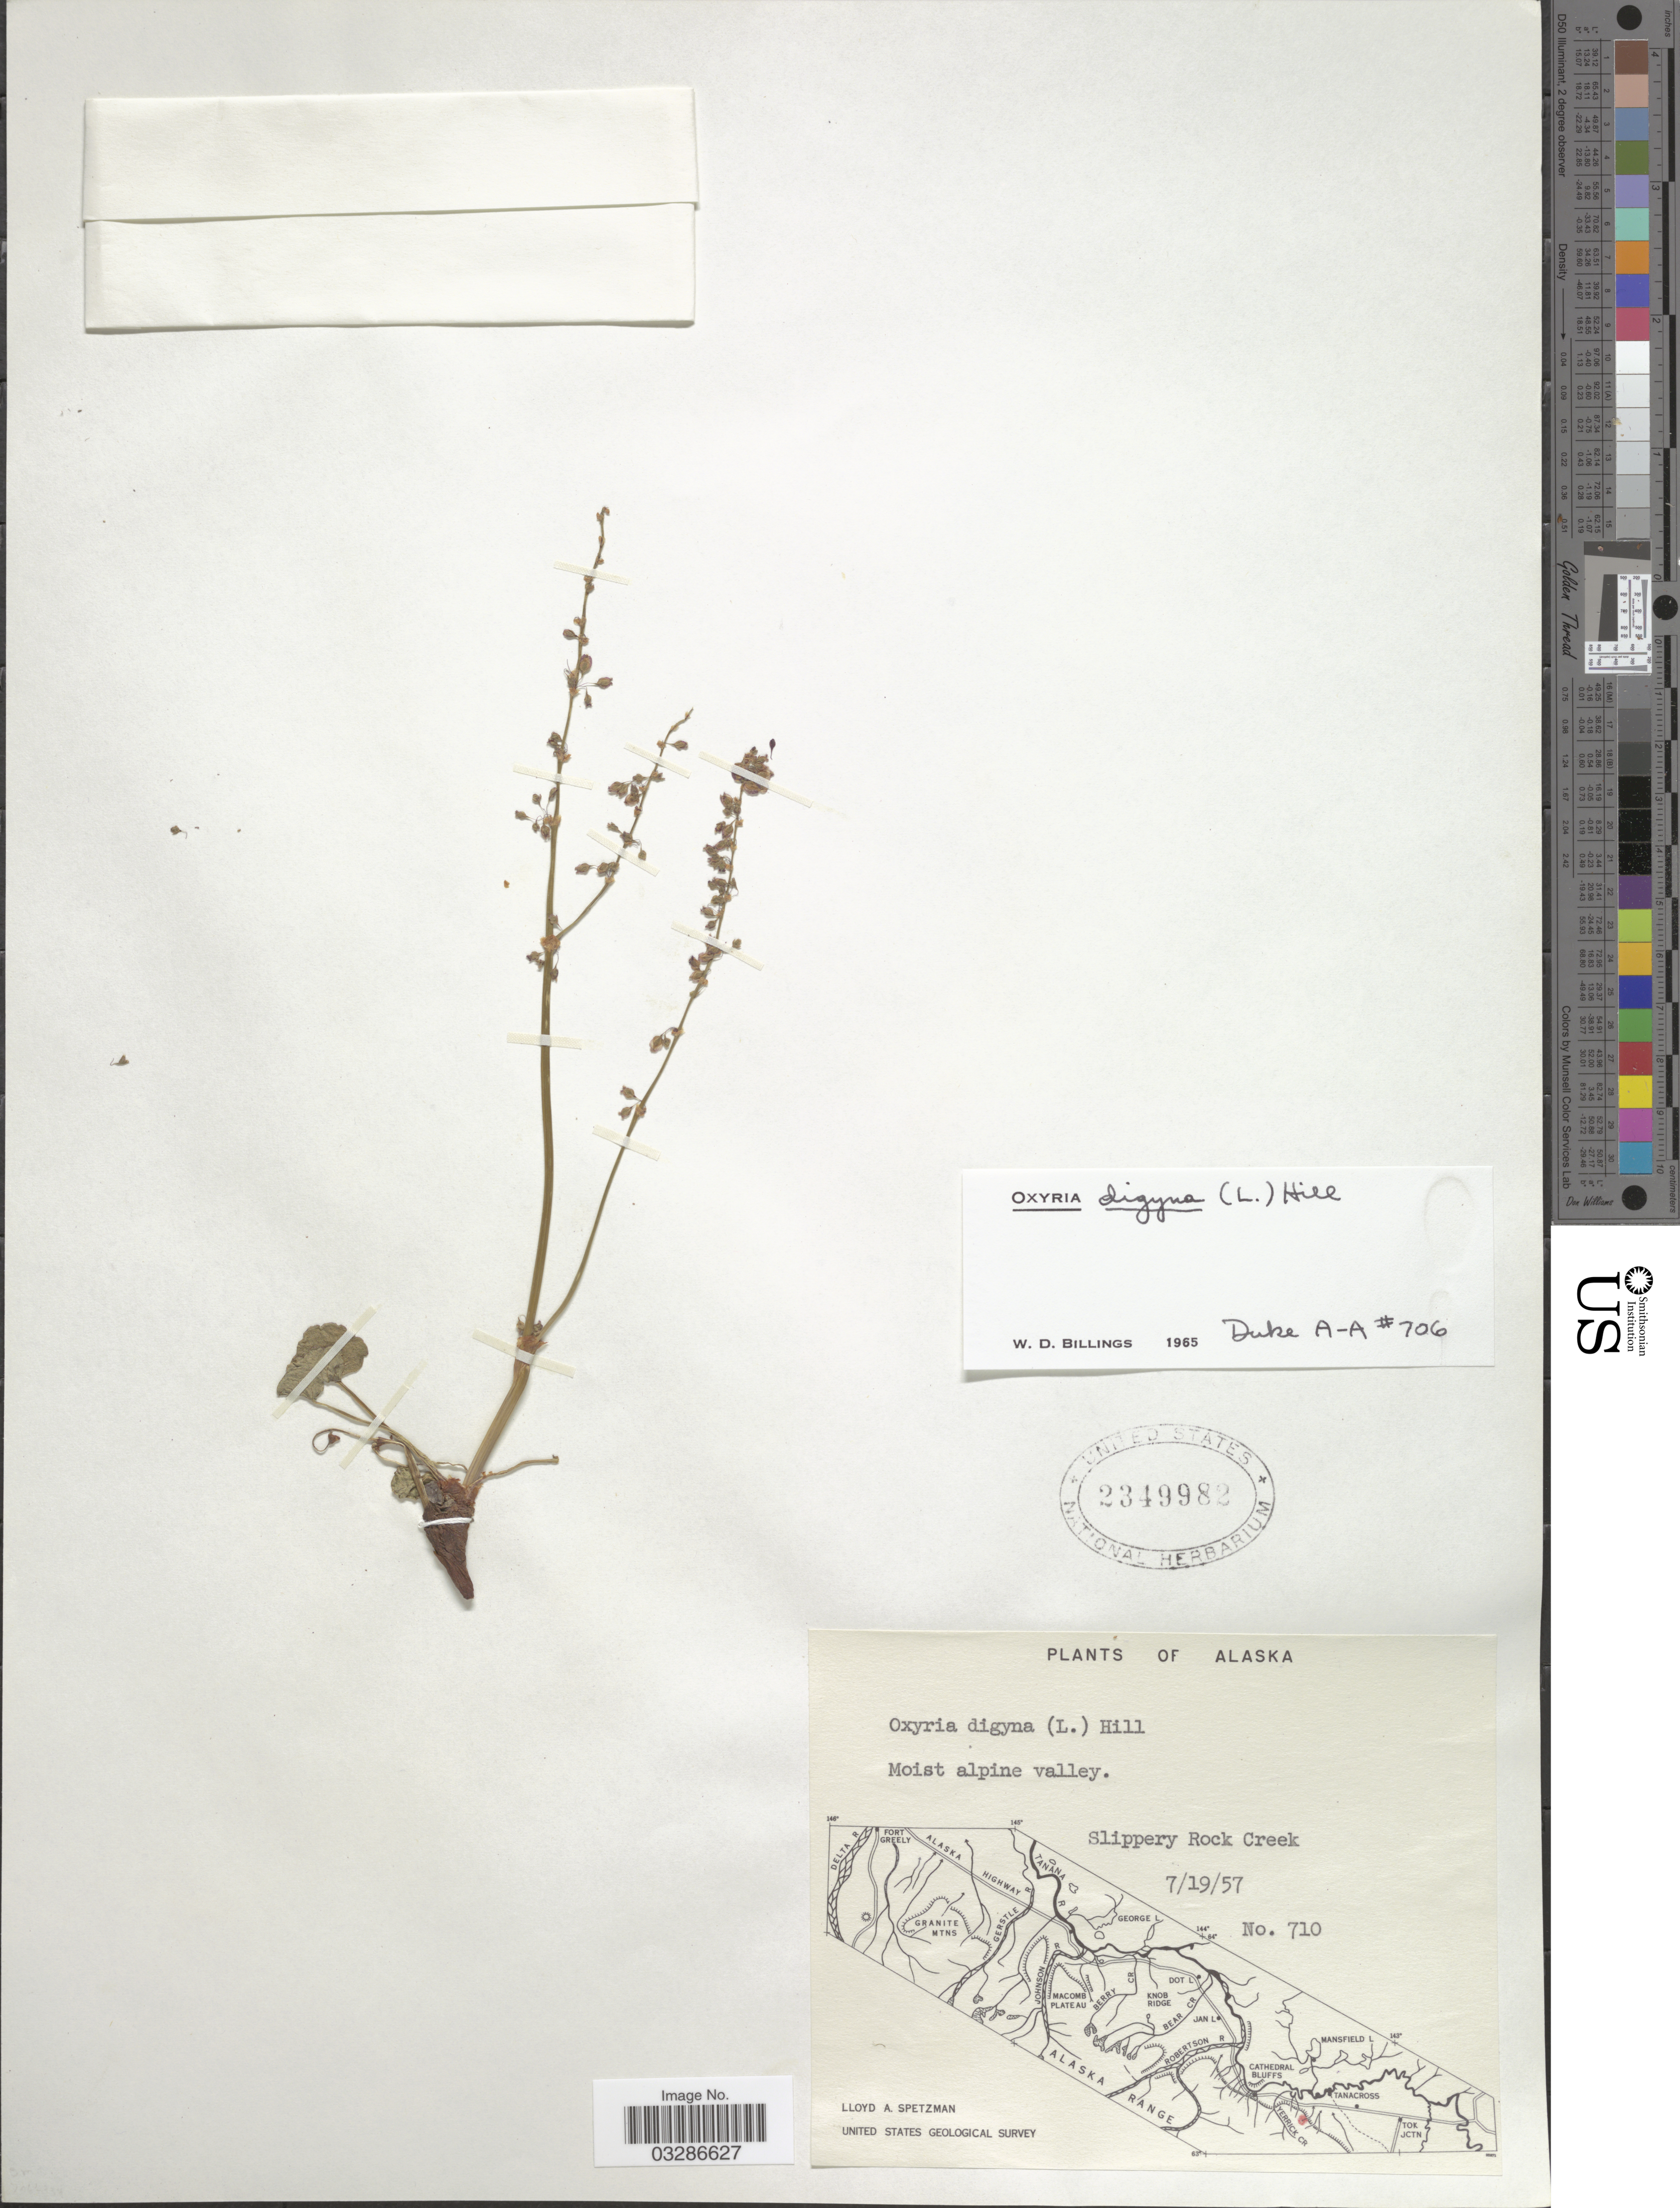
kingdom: Plantae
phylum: Tracheophyta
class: Magnoliopsida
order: Caryophyllales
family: Polygonaceae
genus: Oxyria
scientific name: Oxyria digyna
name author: (L.) Hill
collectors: L. Spetzman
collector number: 710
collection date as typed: Transcribed d/m/y: 19/7/57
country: United States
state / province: Alaska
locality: Moist alpine valley, Slippery Rock Creek.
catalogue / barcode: US 2349982